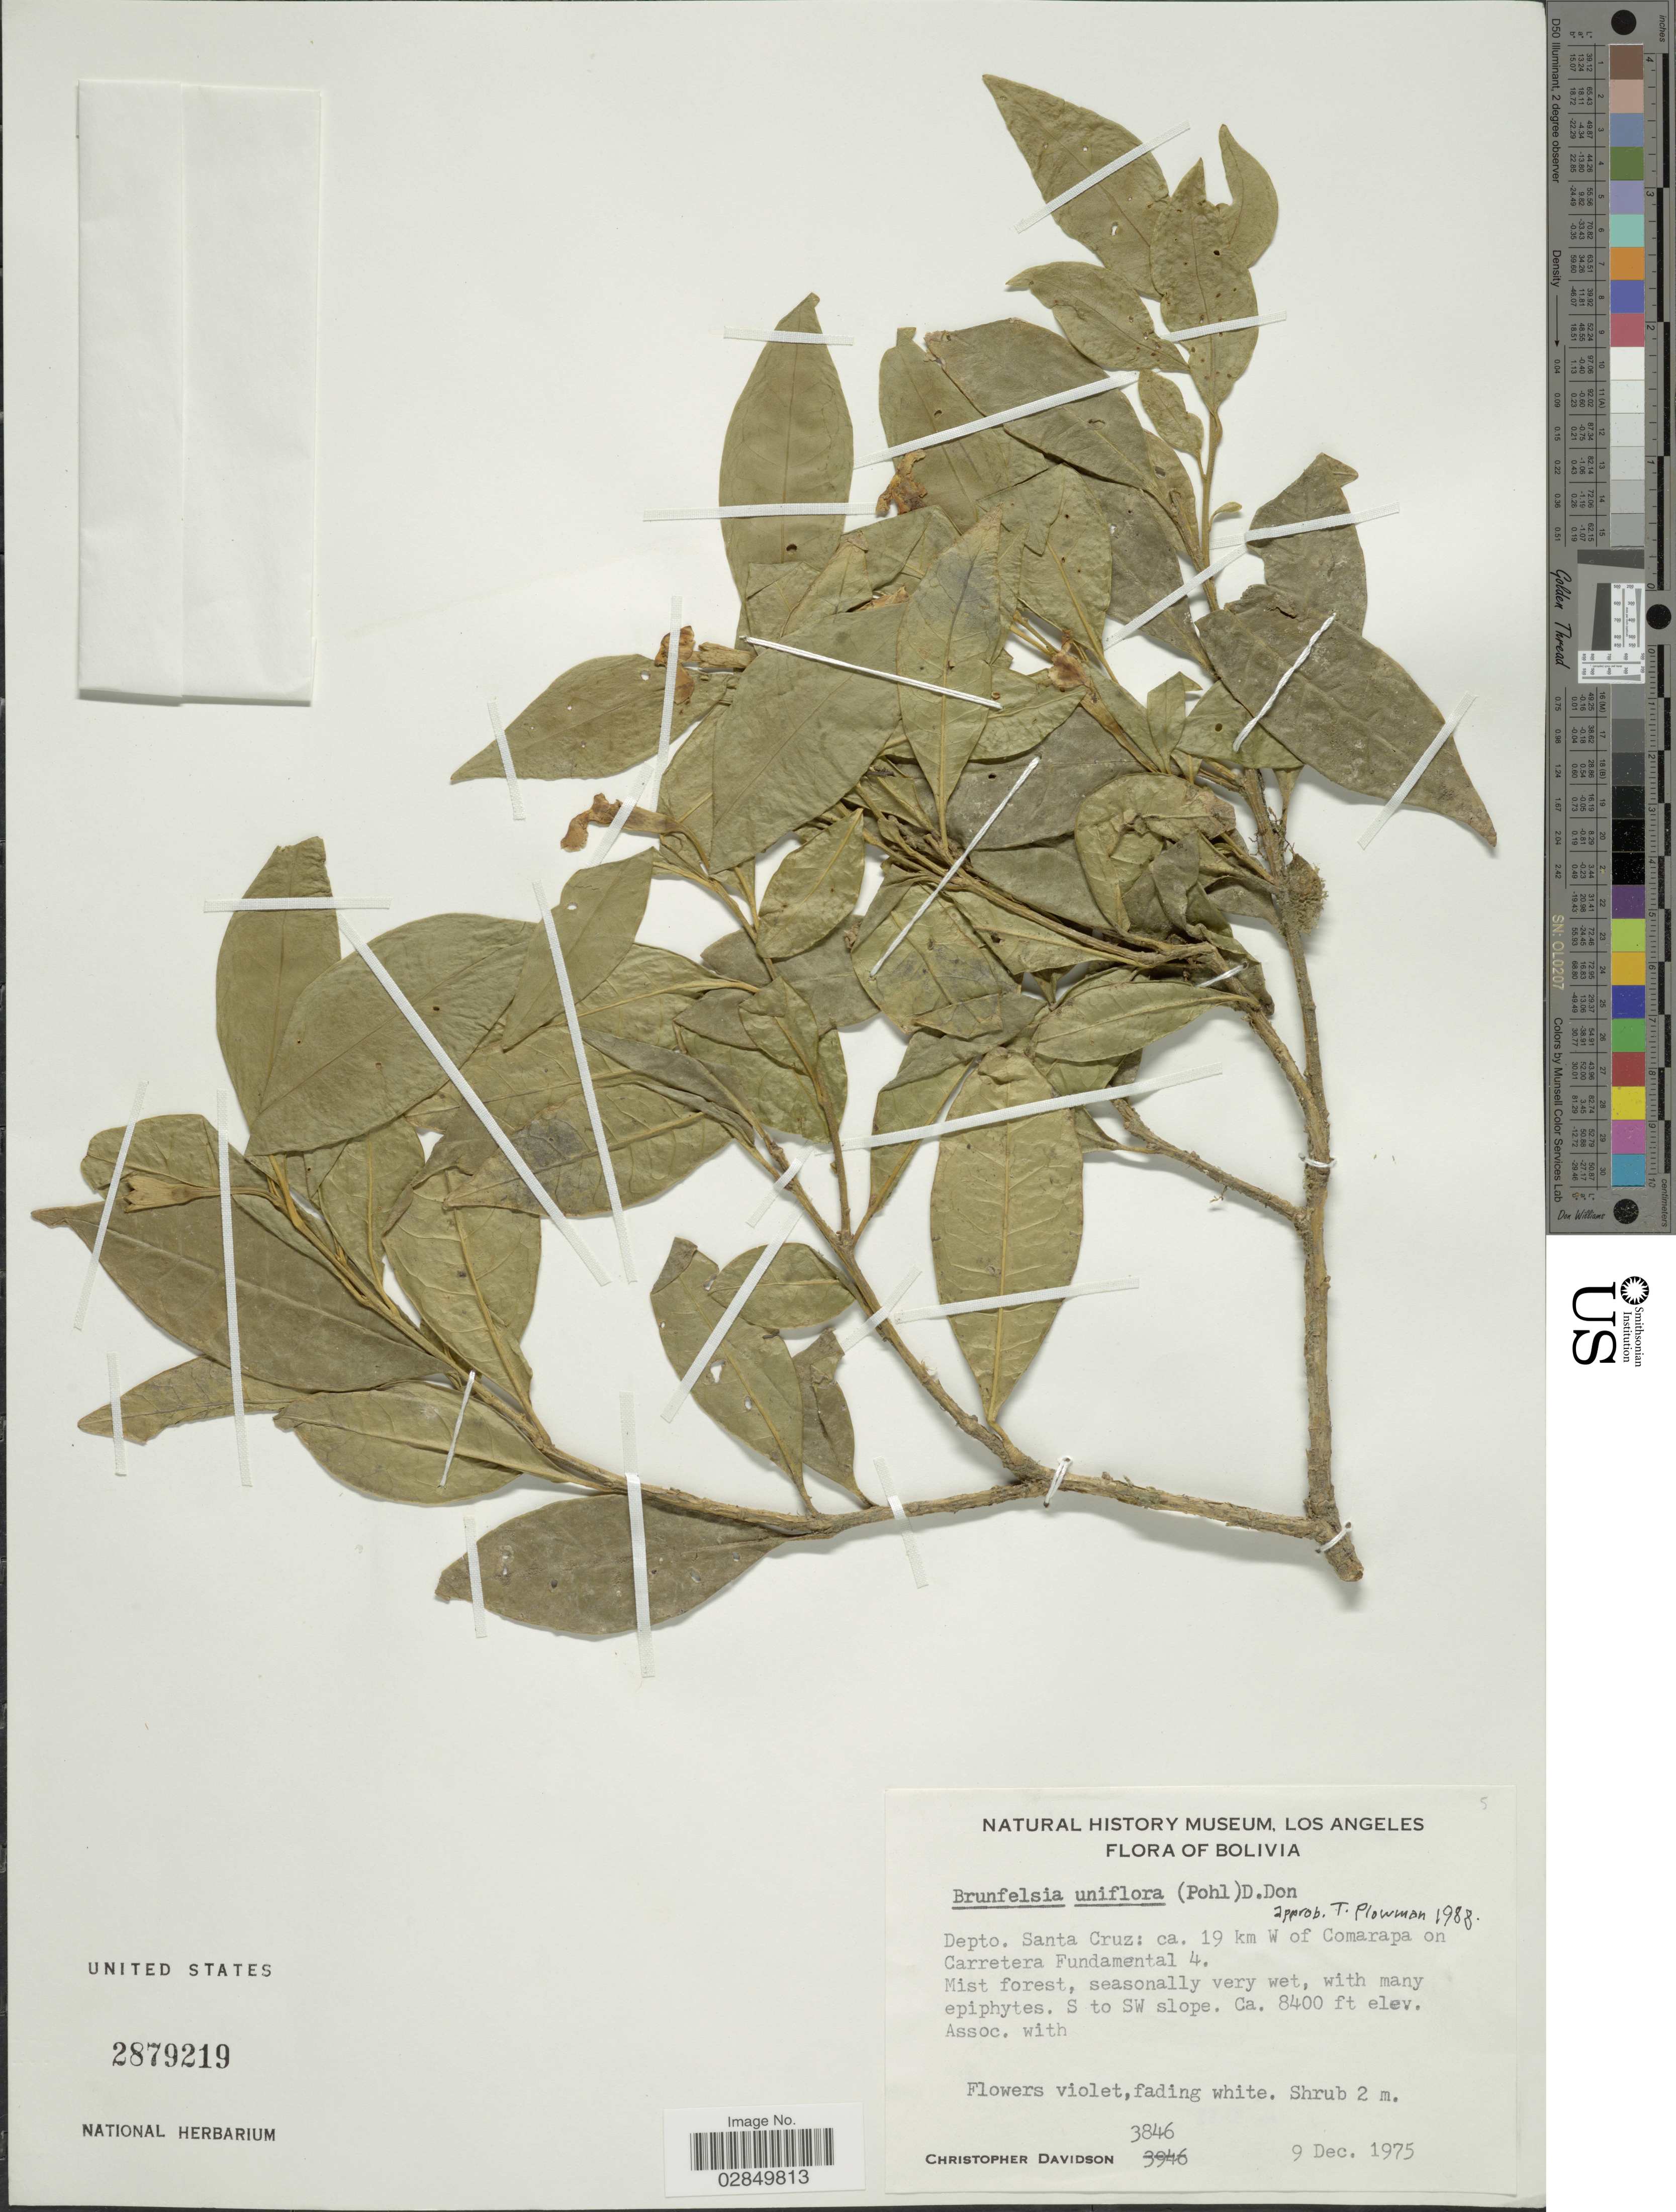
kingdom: Plantae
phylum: Tracheophyta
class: Magnoliopsida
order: Solanales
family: Solanaceae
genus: Brunfelsia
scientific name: Brunfelsia uniflora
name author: (Pohl) D. Don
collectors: C. Davidson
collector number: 3846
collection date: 1975-12-09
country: Bolivia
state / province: Santa Cruz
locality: Depto. Santa Cruz, ca. 19 km W of Comarapa on Carretera Fundamental 4. S. to SW slope.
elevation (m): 2560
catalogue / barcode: US 2879219